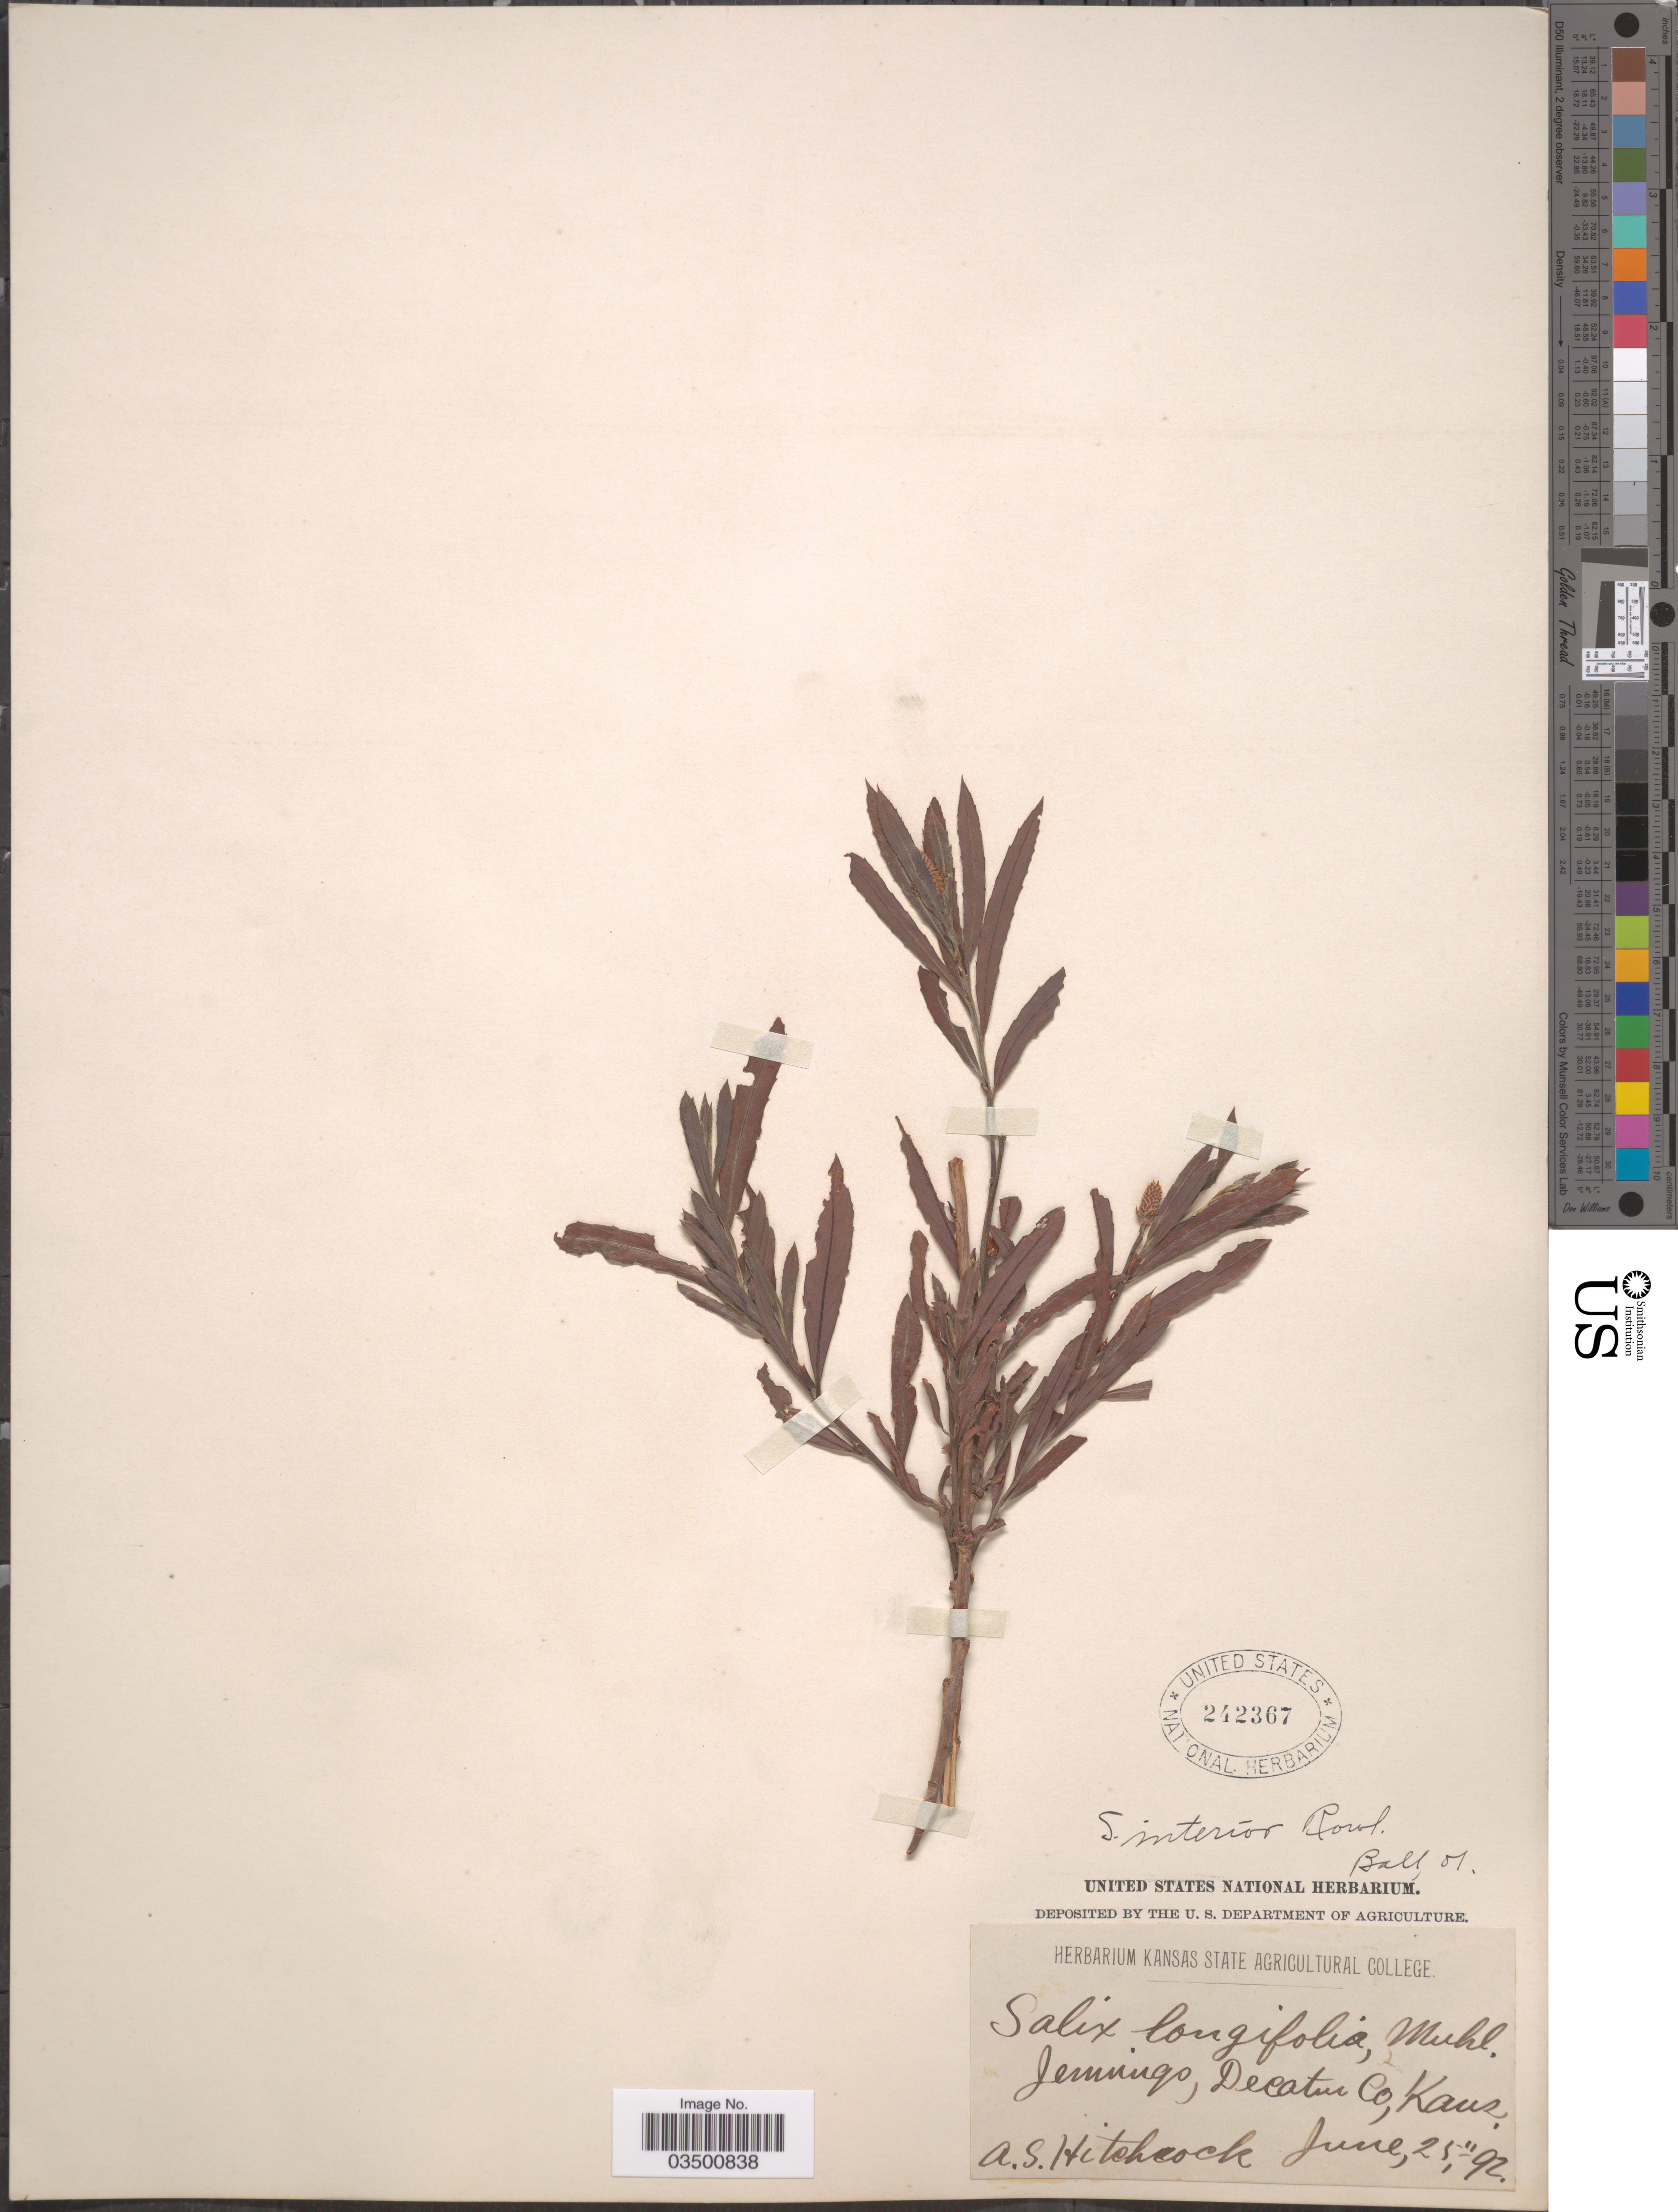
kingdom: Plantae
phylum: Tracheophyta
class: Magnoliopsida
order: Malpighiales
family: Salicaceae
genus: Salix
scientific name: Salix interior var. wheeleri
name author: Rowlee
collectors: A. S. Hitchcock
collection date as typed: Transcribed d/m/y: 25/6/92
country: United States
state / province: Kansas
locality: Jennings, Decatur Co.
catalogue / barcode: US 242367